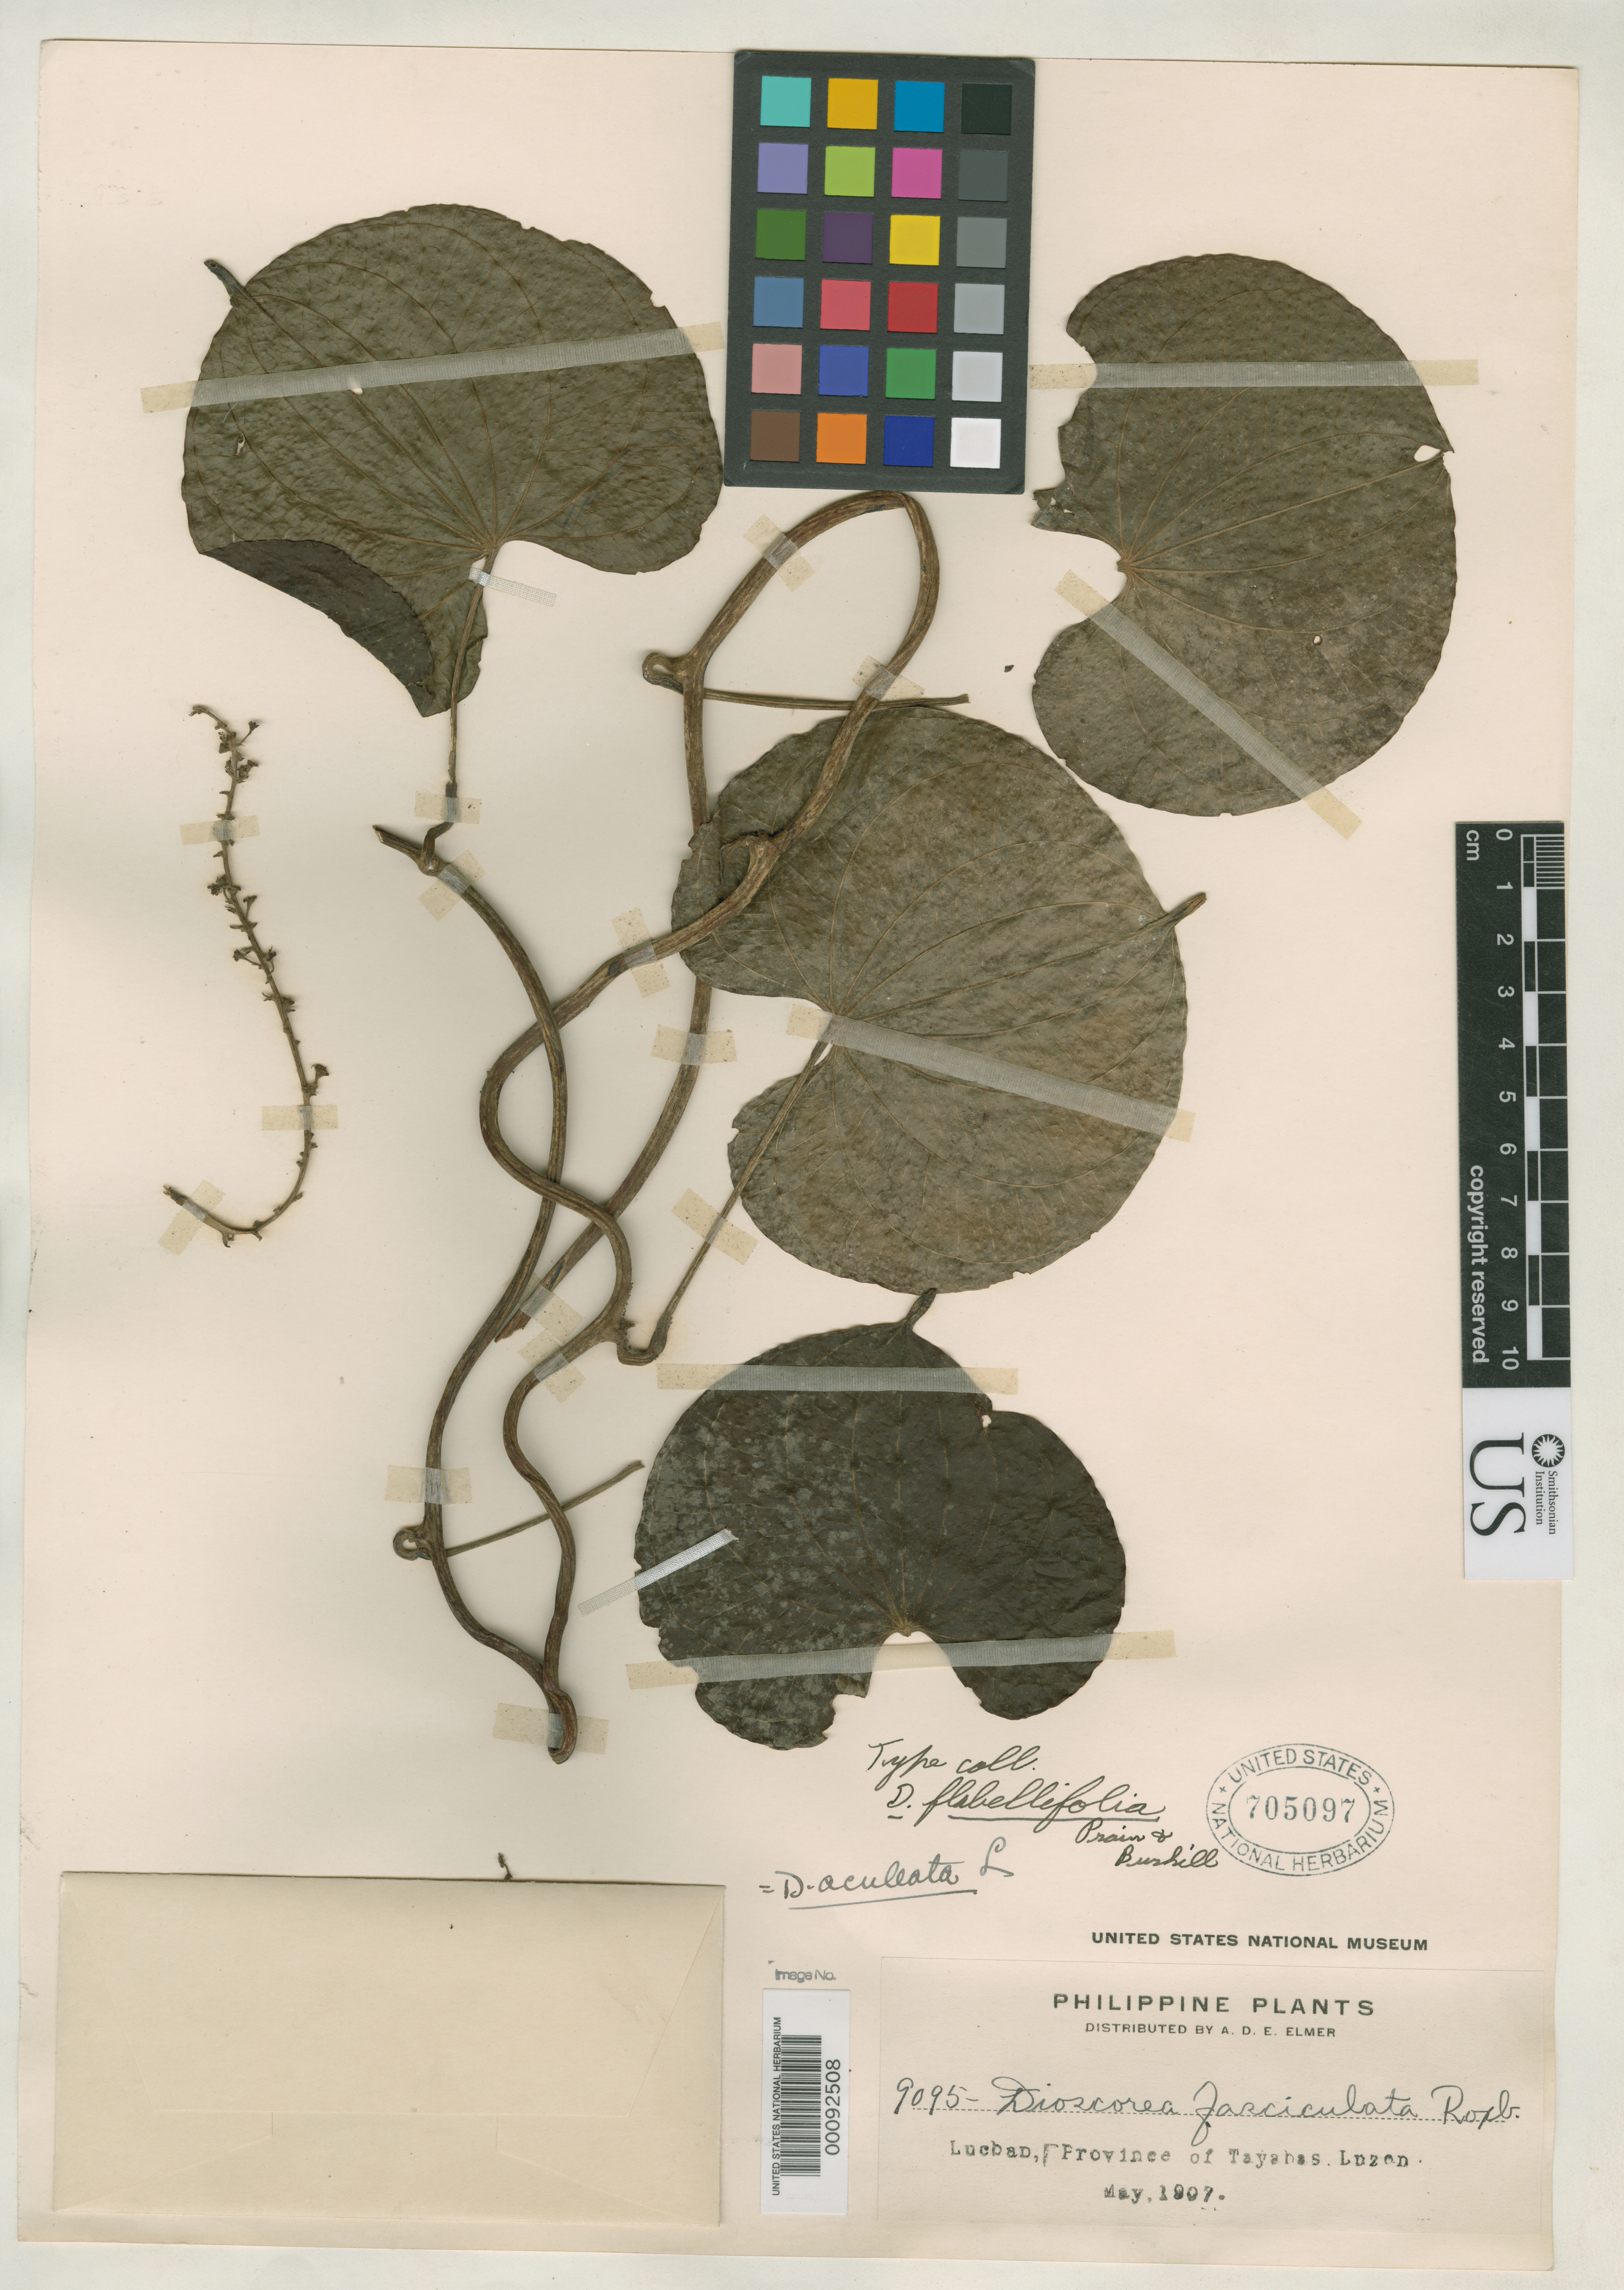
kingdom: Plantae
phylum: Tracheophyta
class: Liliopsida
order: Dioscoreales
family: Dioscoreaceae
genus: Dioscorea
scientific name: Dioscorea flabellifolia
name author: Prain & Burkill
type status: Isotype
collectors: A. D. E. Elmer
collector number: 9095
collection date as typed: May 1907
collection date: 1907-05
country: Philippines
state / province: Calabarzon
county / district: Quezon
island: Luzon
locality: Lucban, Province of Tayabas, Luzon.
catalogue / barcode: US 705097